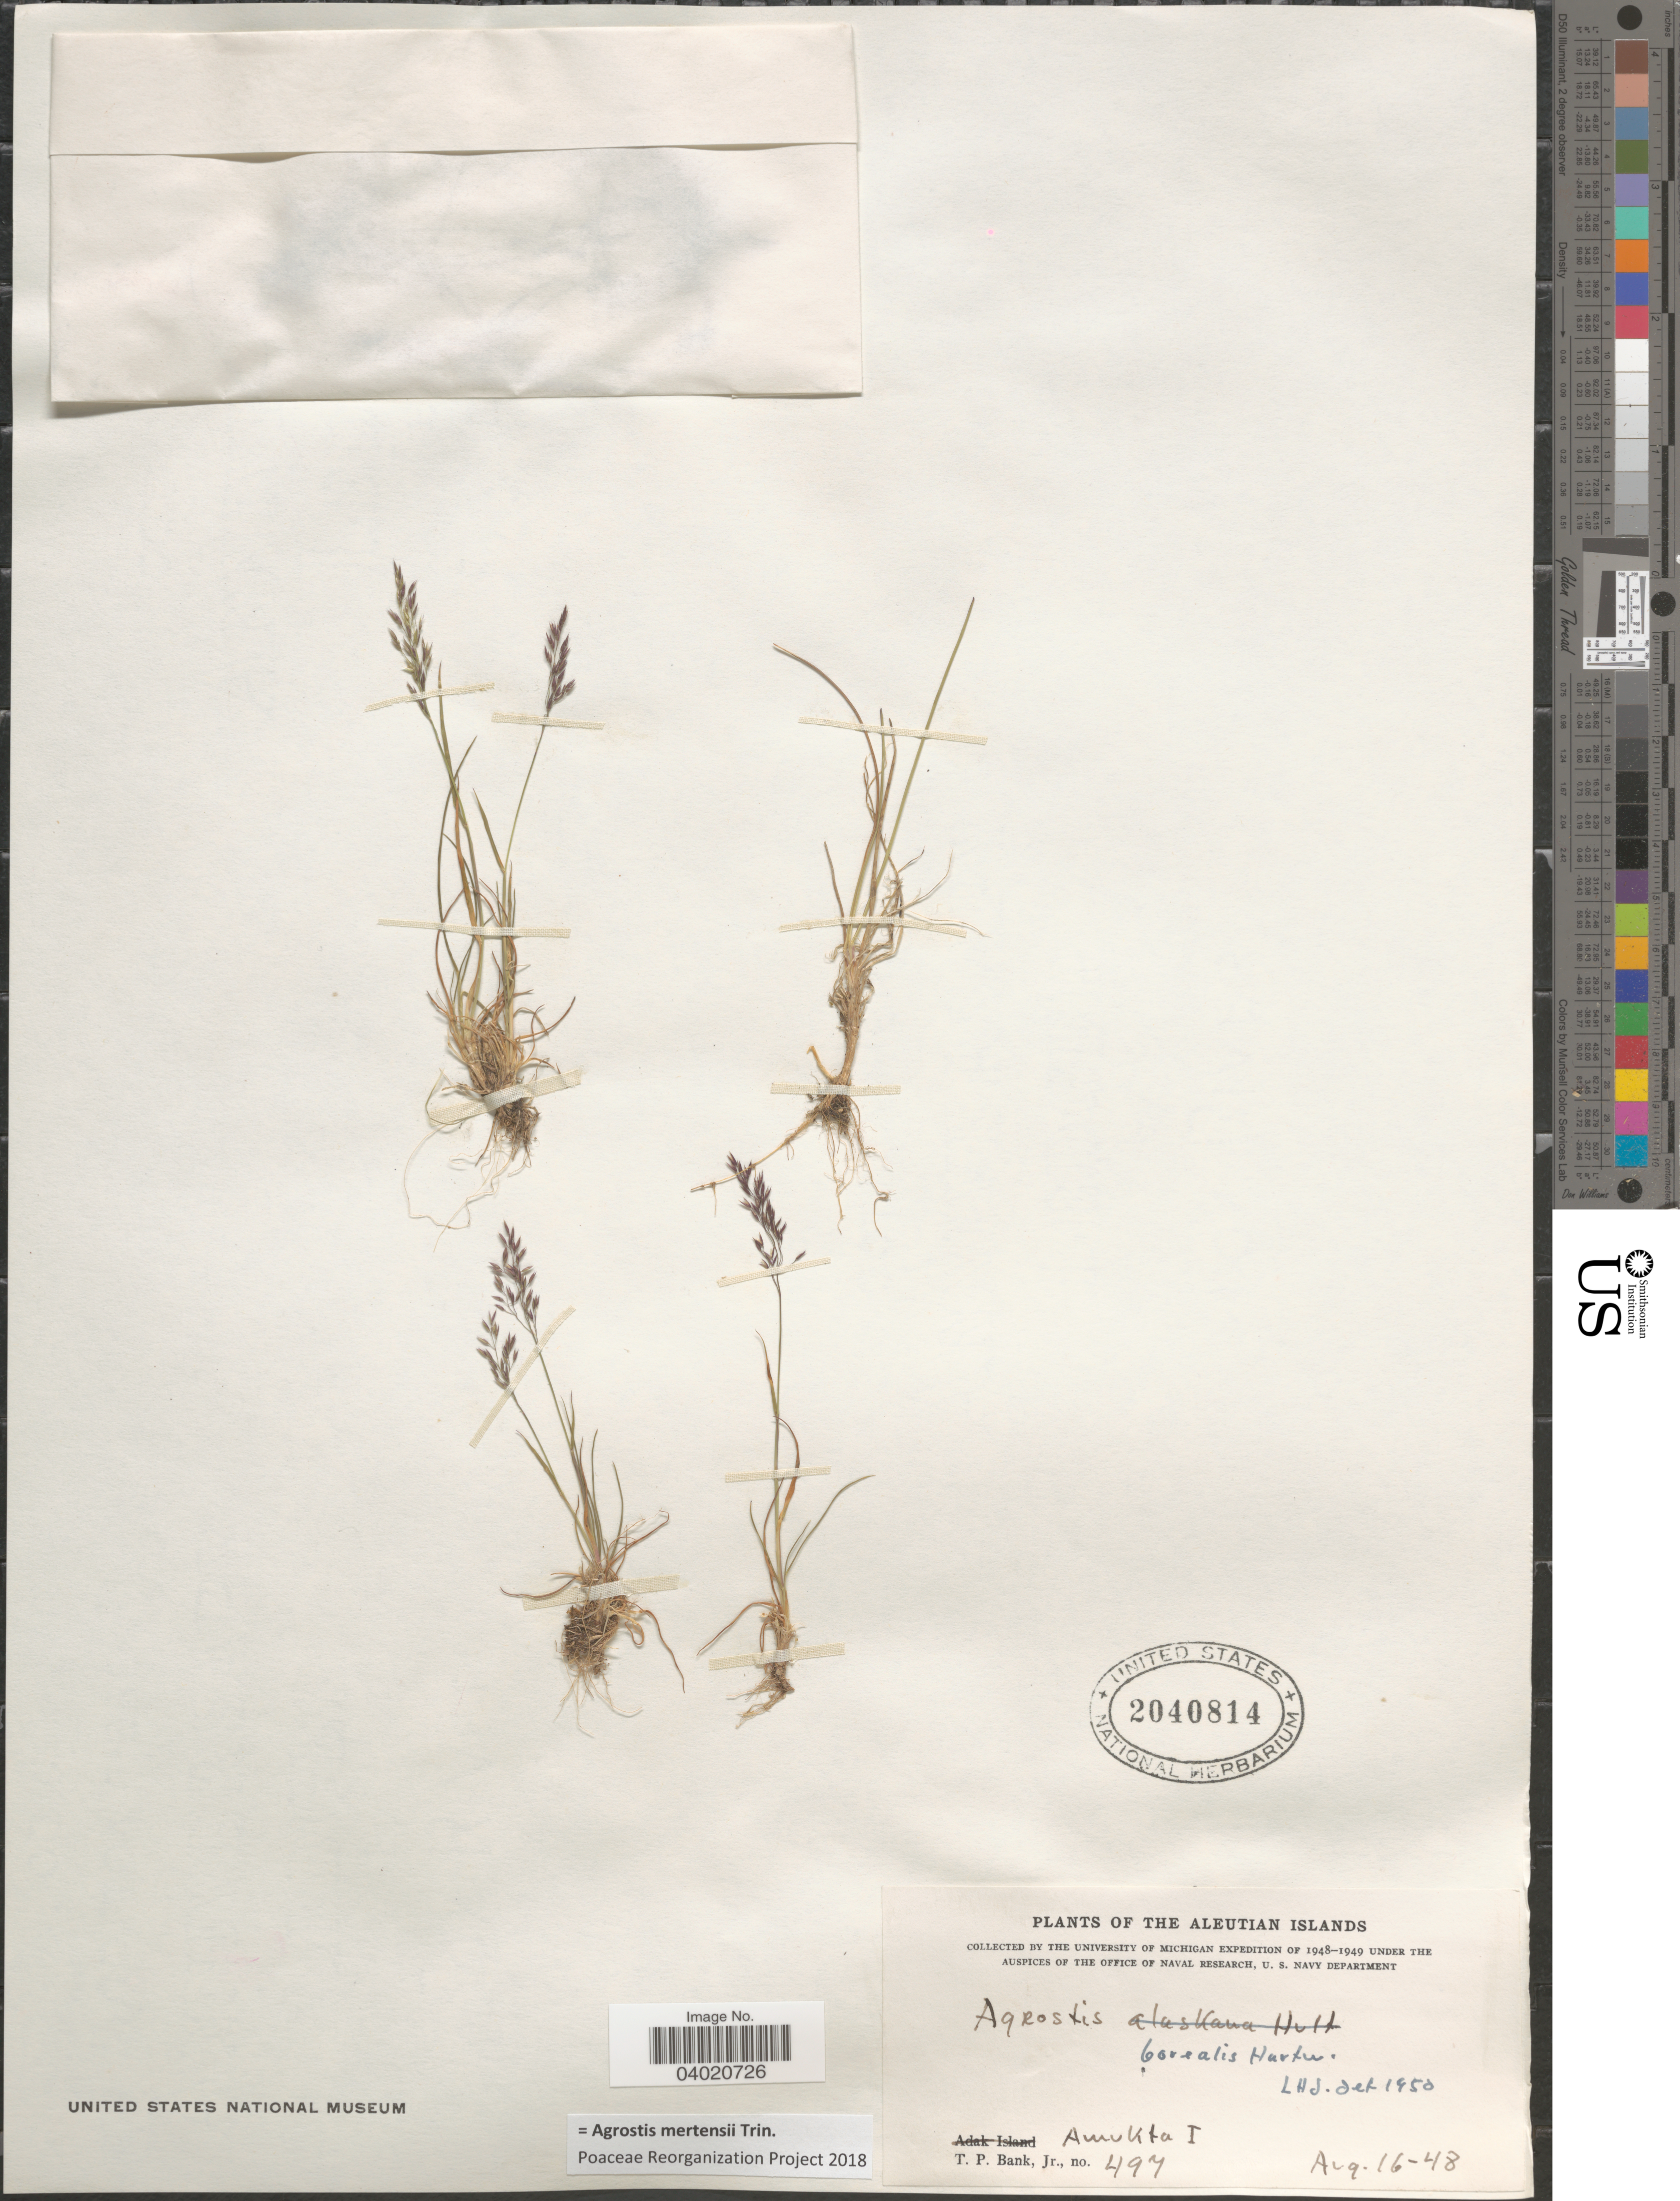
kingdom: Plantae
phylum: Tracheophyta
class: Liliopsida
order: Poales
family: Poaceae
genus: Agrostis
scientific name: Agrostis mertensii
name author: Trin.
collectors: T. Bank Jr.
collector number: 497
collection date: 1948-08-16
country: United States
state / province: Alaska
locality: The Aleutian Islands. Amukta I.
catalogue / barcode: US 2040814